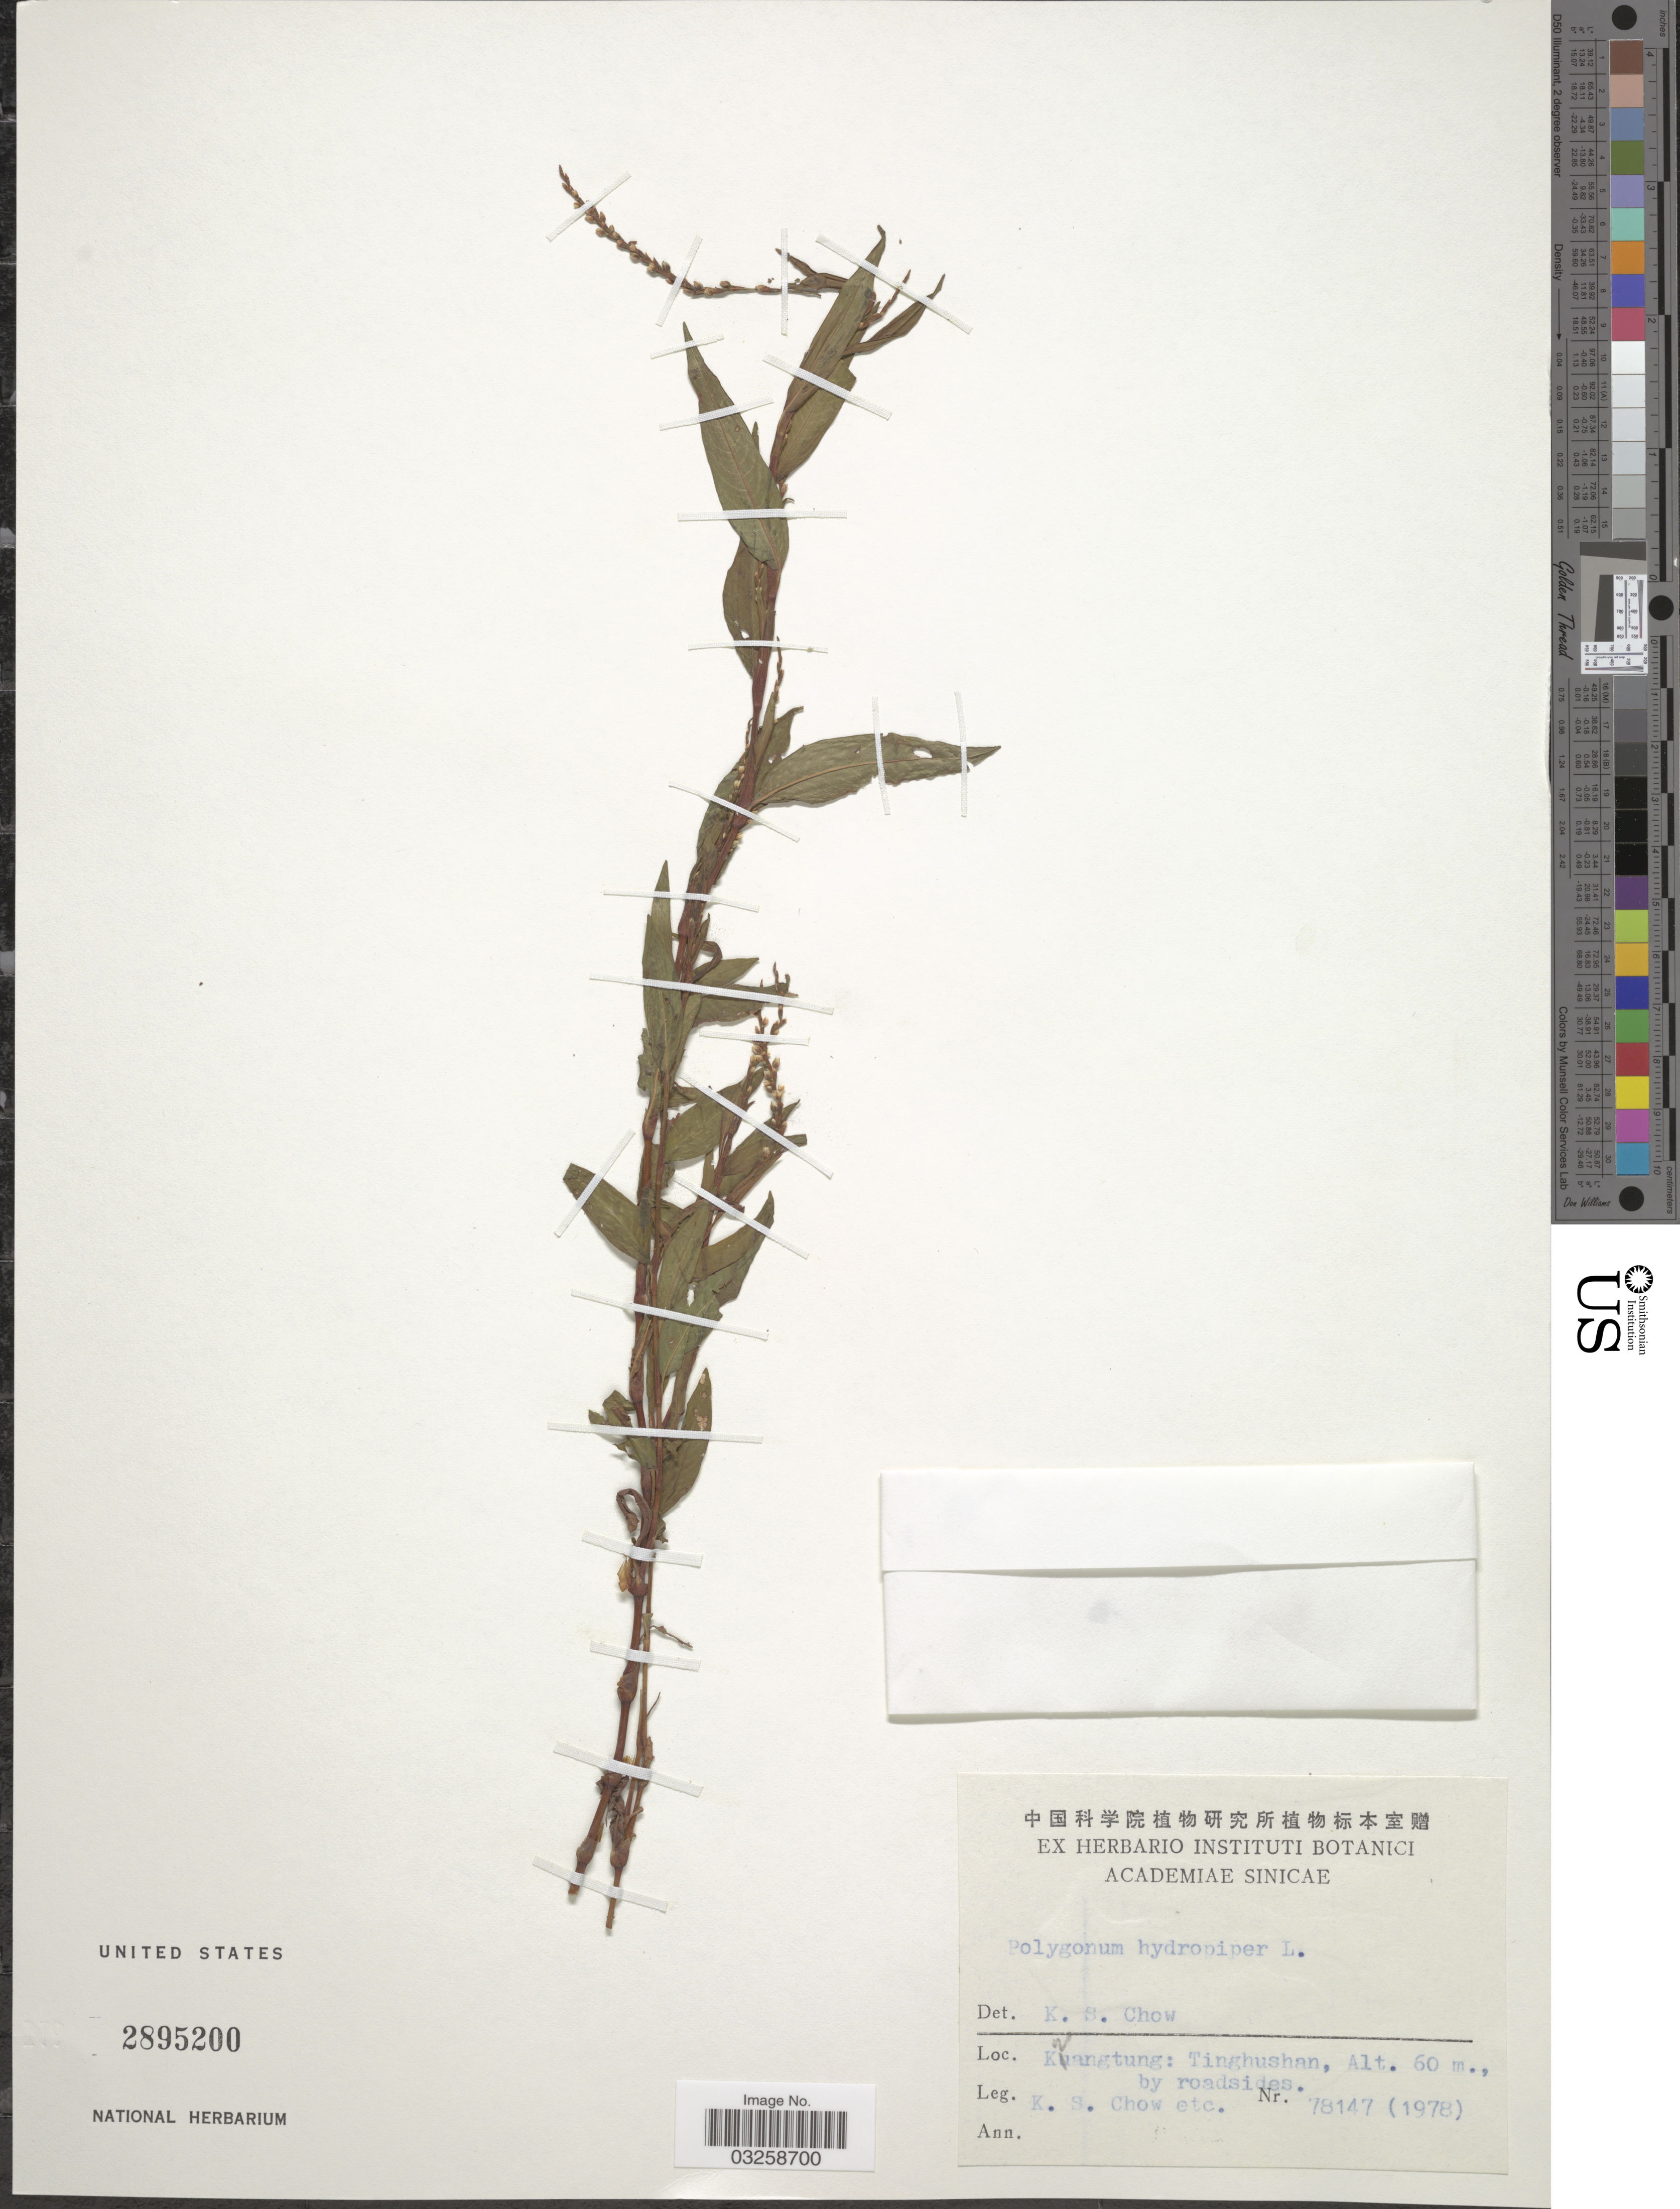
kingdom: Plantae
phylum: Tracheophyta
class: Magnoliopsida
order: Caryophyllales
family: Polygonaceae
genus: Polygonum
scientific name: Polygonum hydropiper var. flaccidum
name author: (Meisn.) Steward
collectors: K. S. Chow & et al.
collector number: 78147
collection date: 1978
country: China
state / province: Guangdong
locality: Kwangtung: Tinghushan, by roadsides.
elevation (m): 60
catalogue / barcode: US 2895200